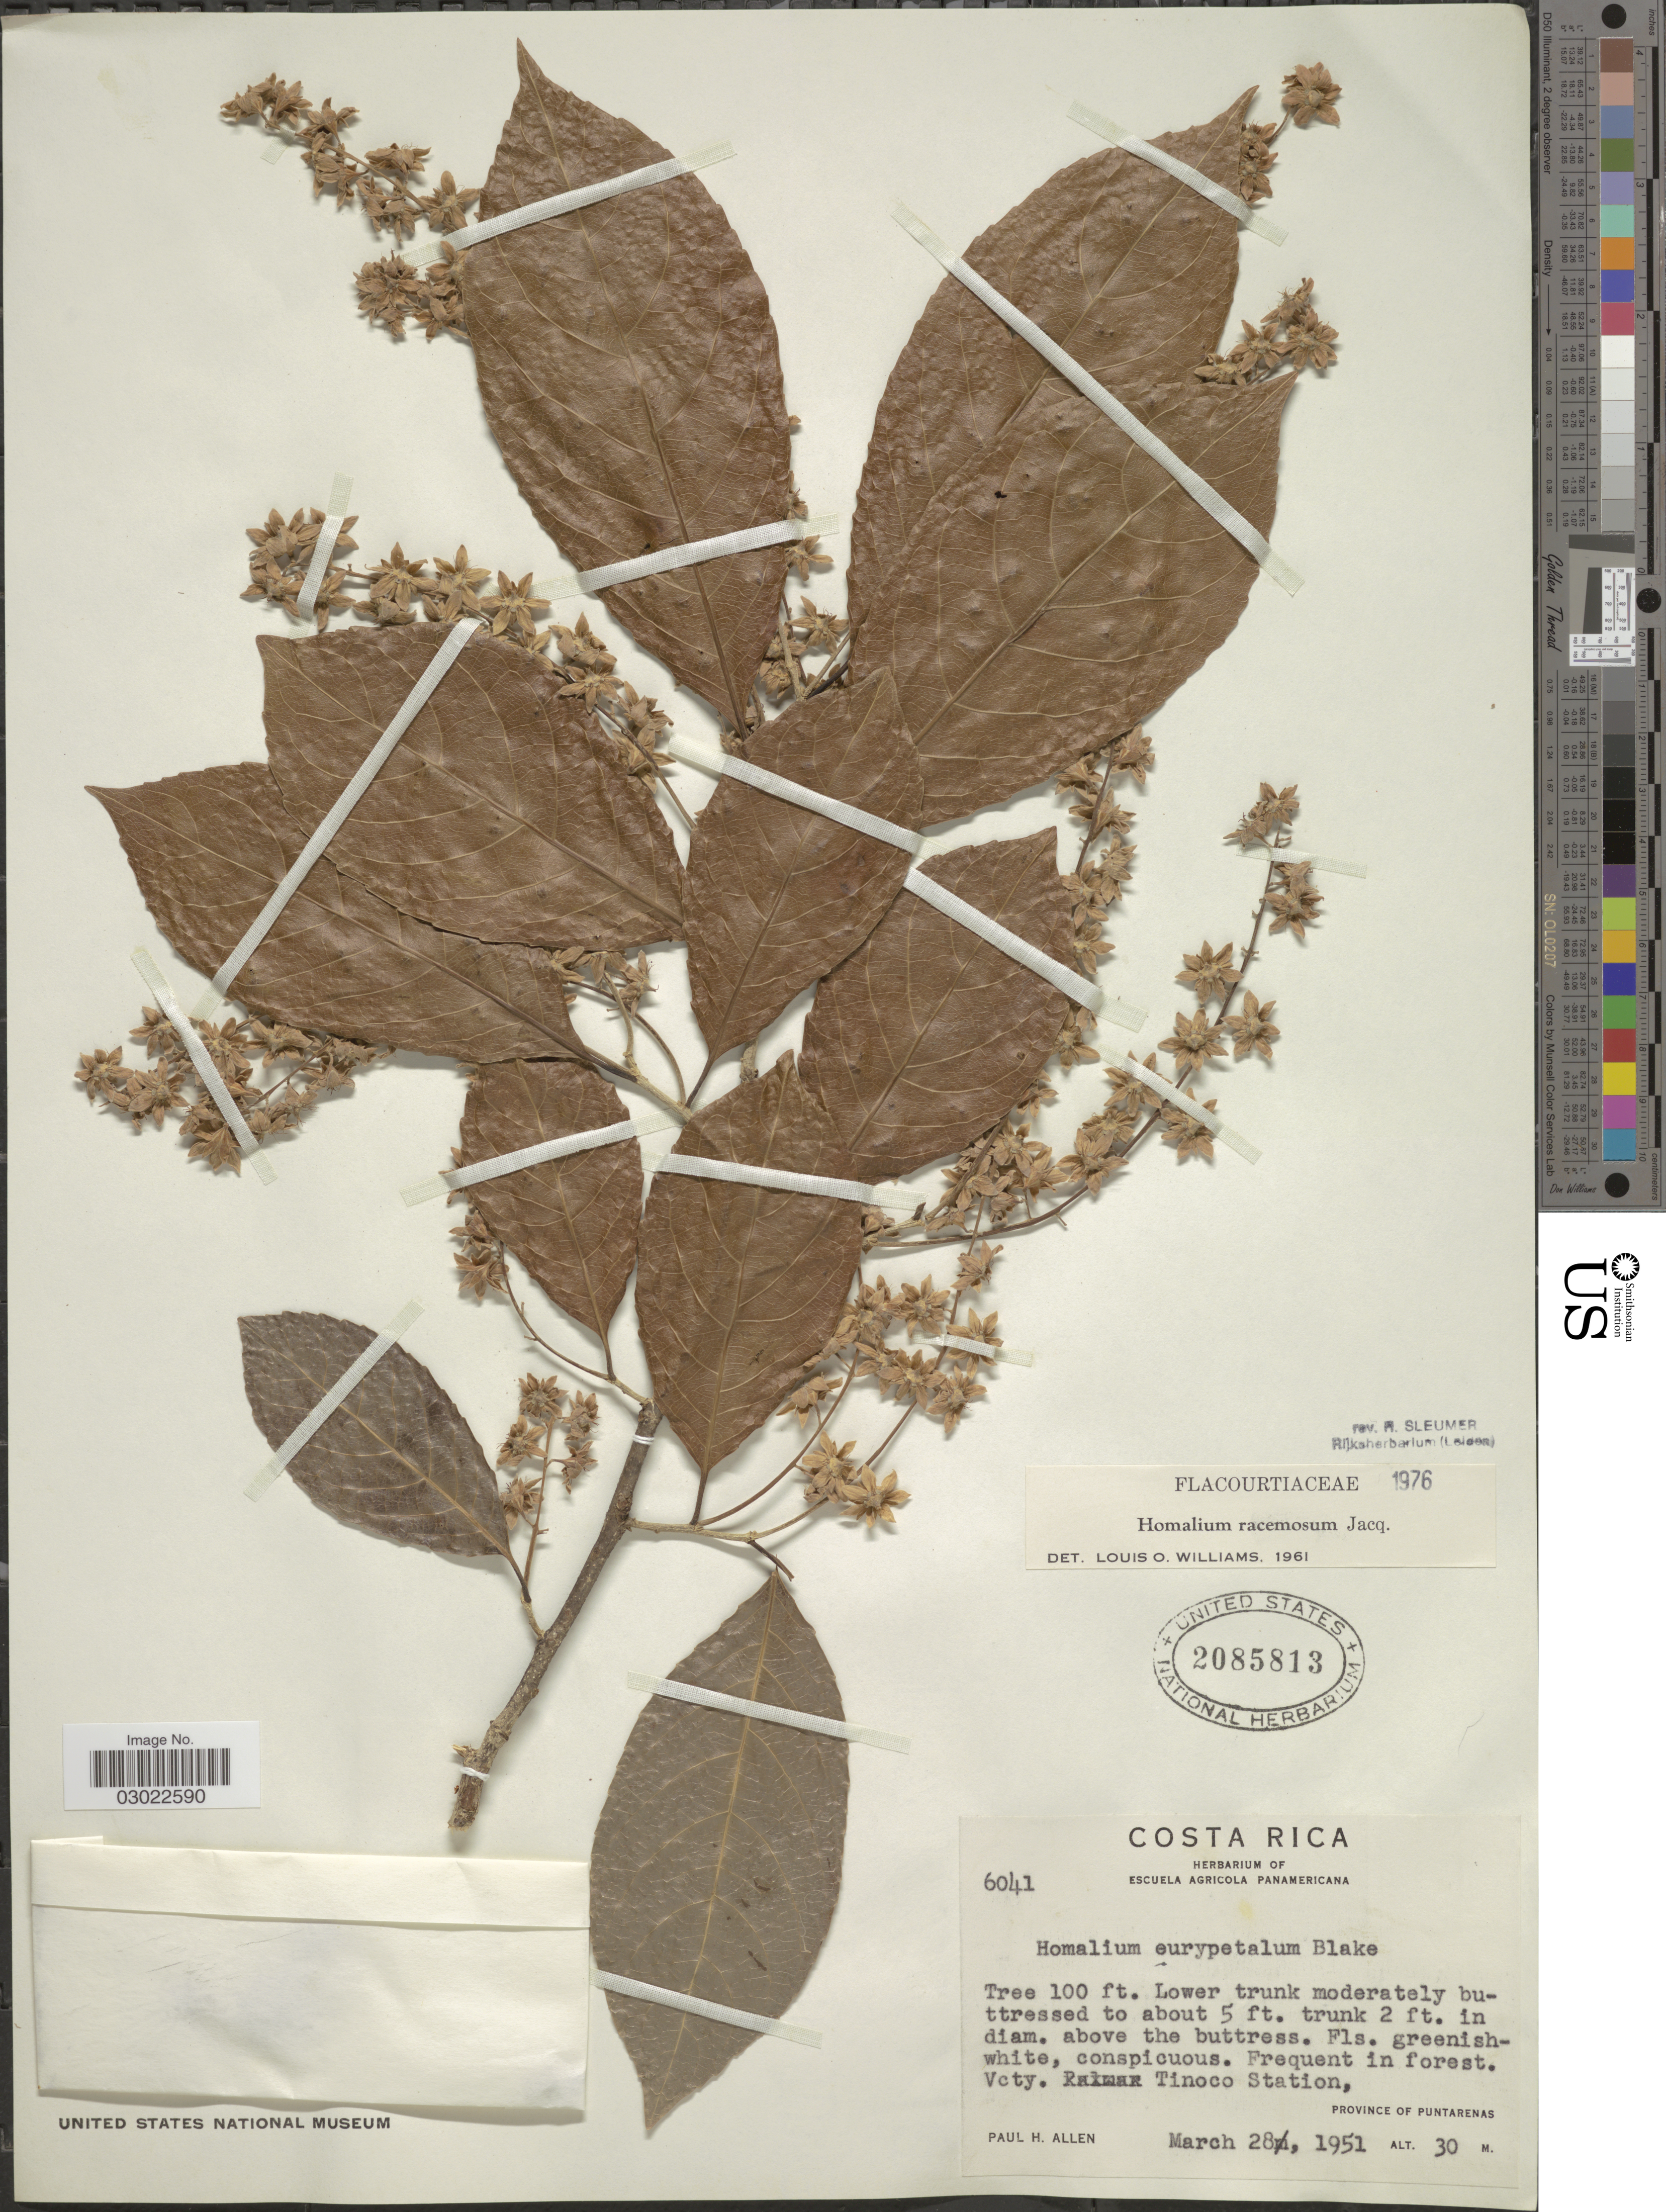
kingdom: Plantae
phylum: Tracheophyta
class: Magnoliopsida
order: Malpighiales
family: Salicaceae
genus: Homalium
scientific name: Homalium racemosum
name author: Jacq.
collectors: P. H. Allen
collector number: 6014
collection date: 1951-03-28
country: Costa Rica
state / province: Puntarenas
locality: Frequent in forest. Vcty. Tinoco Station.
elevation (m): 30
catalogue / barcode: US 2085813